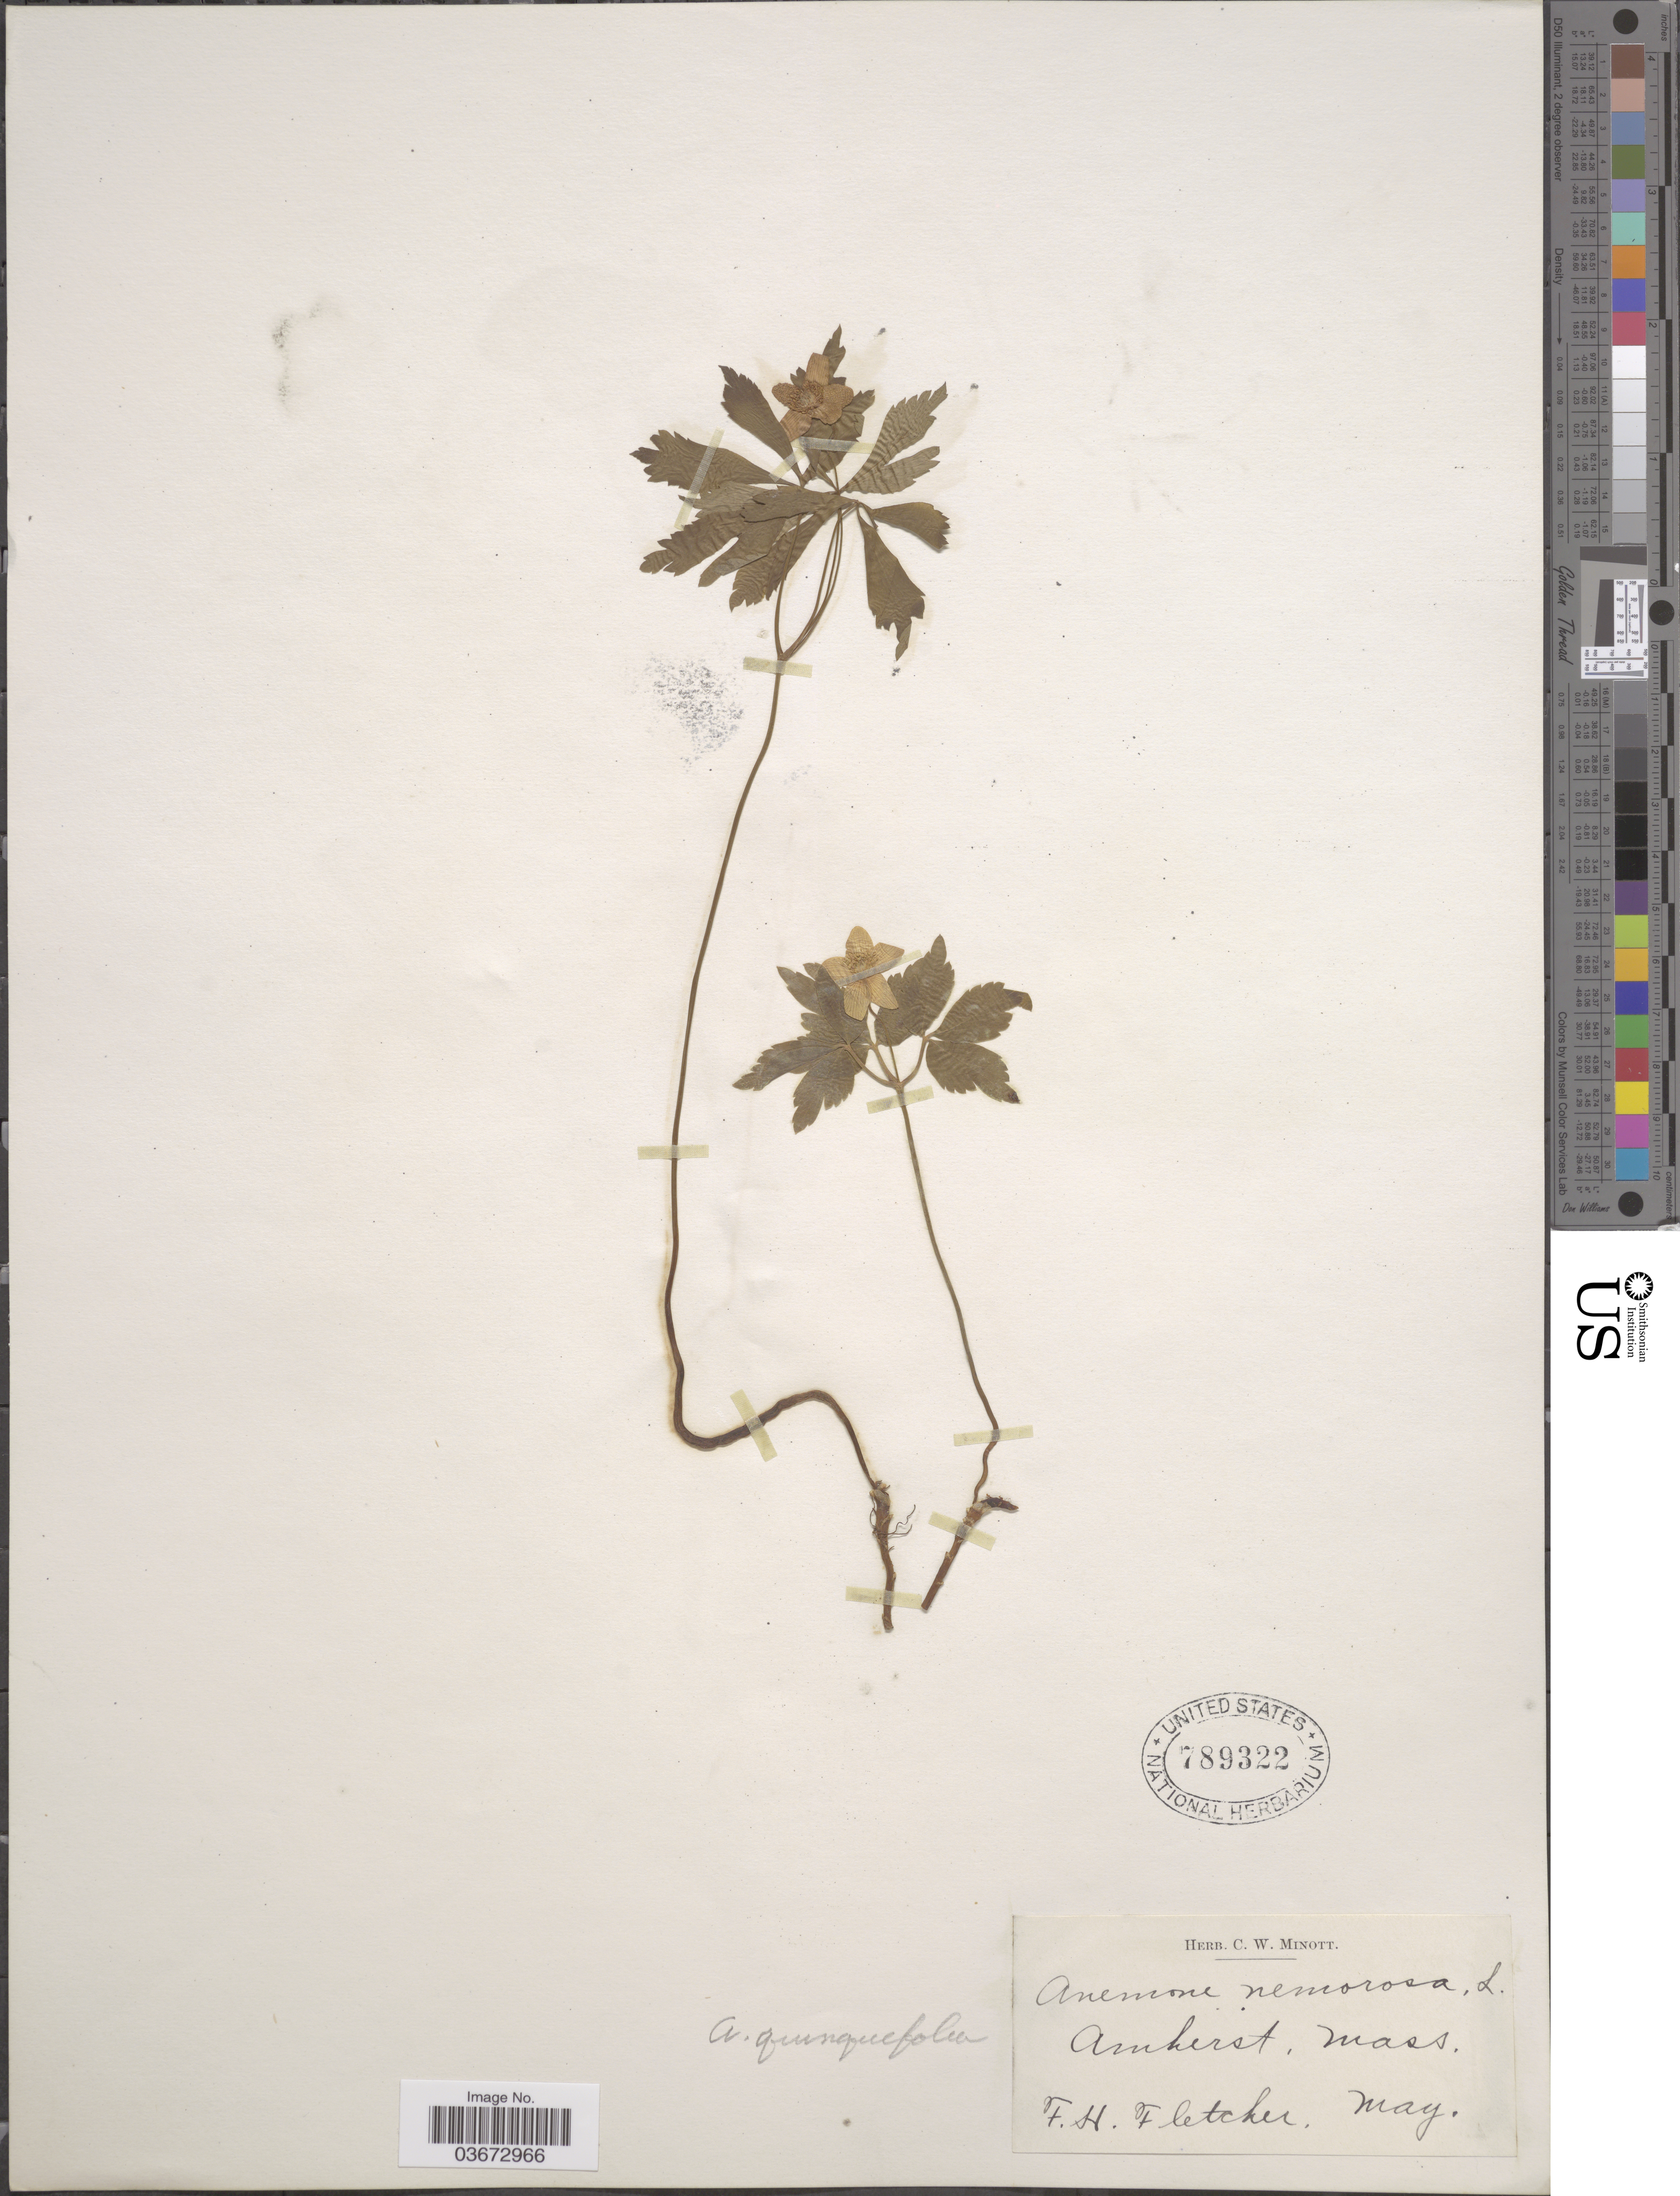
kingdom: Plantae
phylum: Tracheophyta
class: Magnoliopsida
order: Ranunculales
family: Ranunculaceae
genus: Anemone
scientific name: Anemone quinquefolia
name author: L.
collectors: F. Fletcher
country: United States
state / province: Massachusetts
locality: Amherst.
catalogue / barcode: US 789322